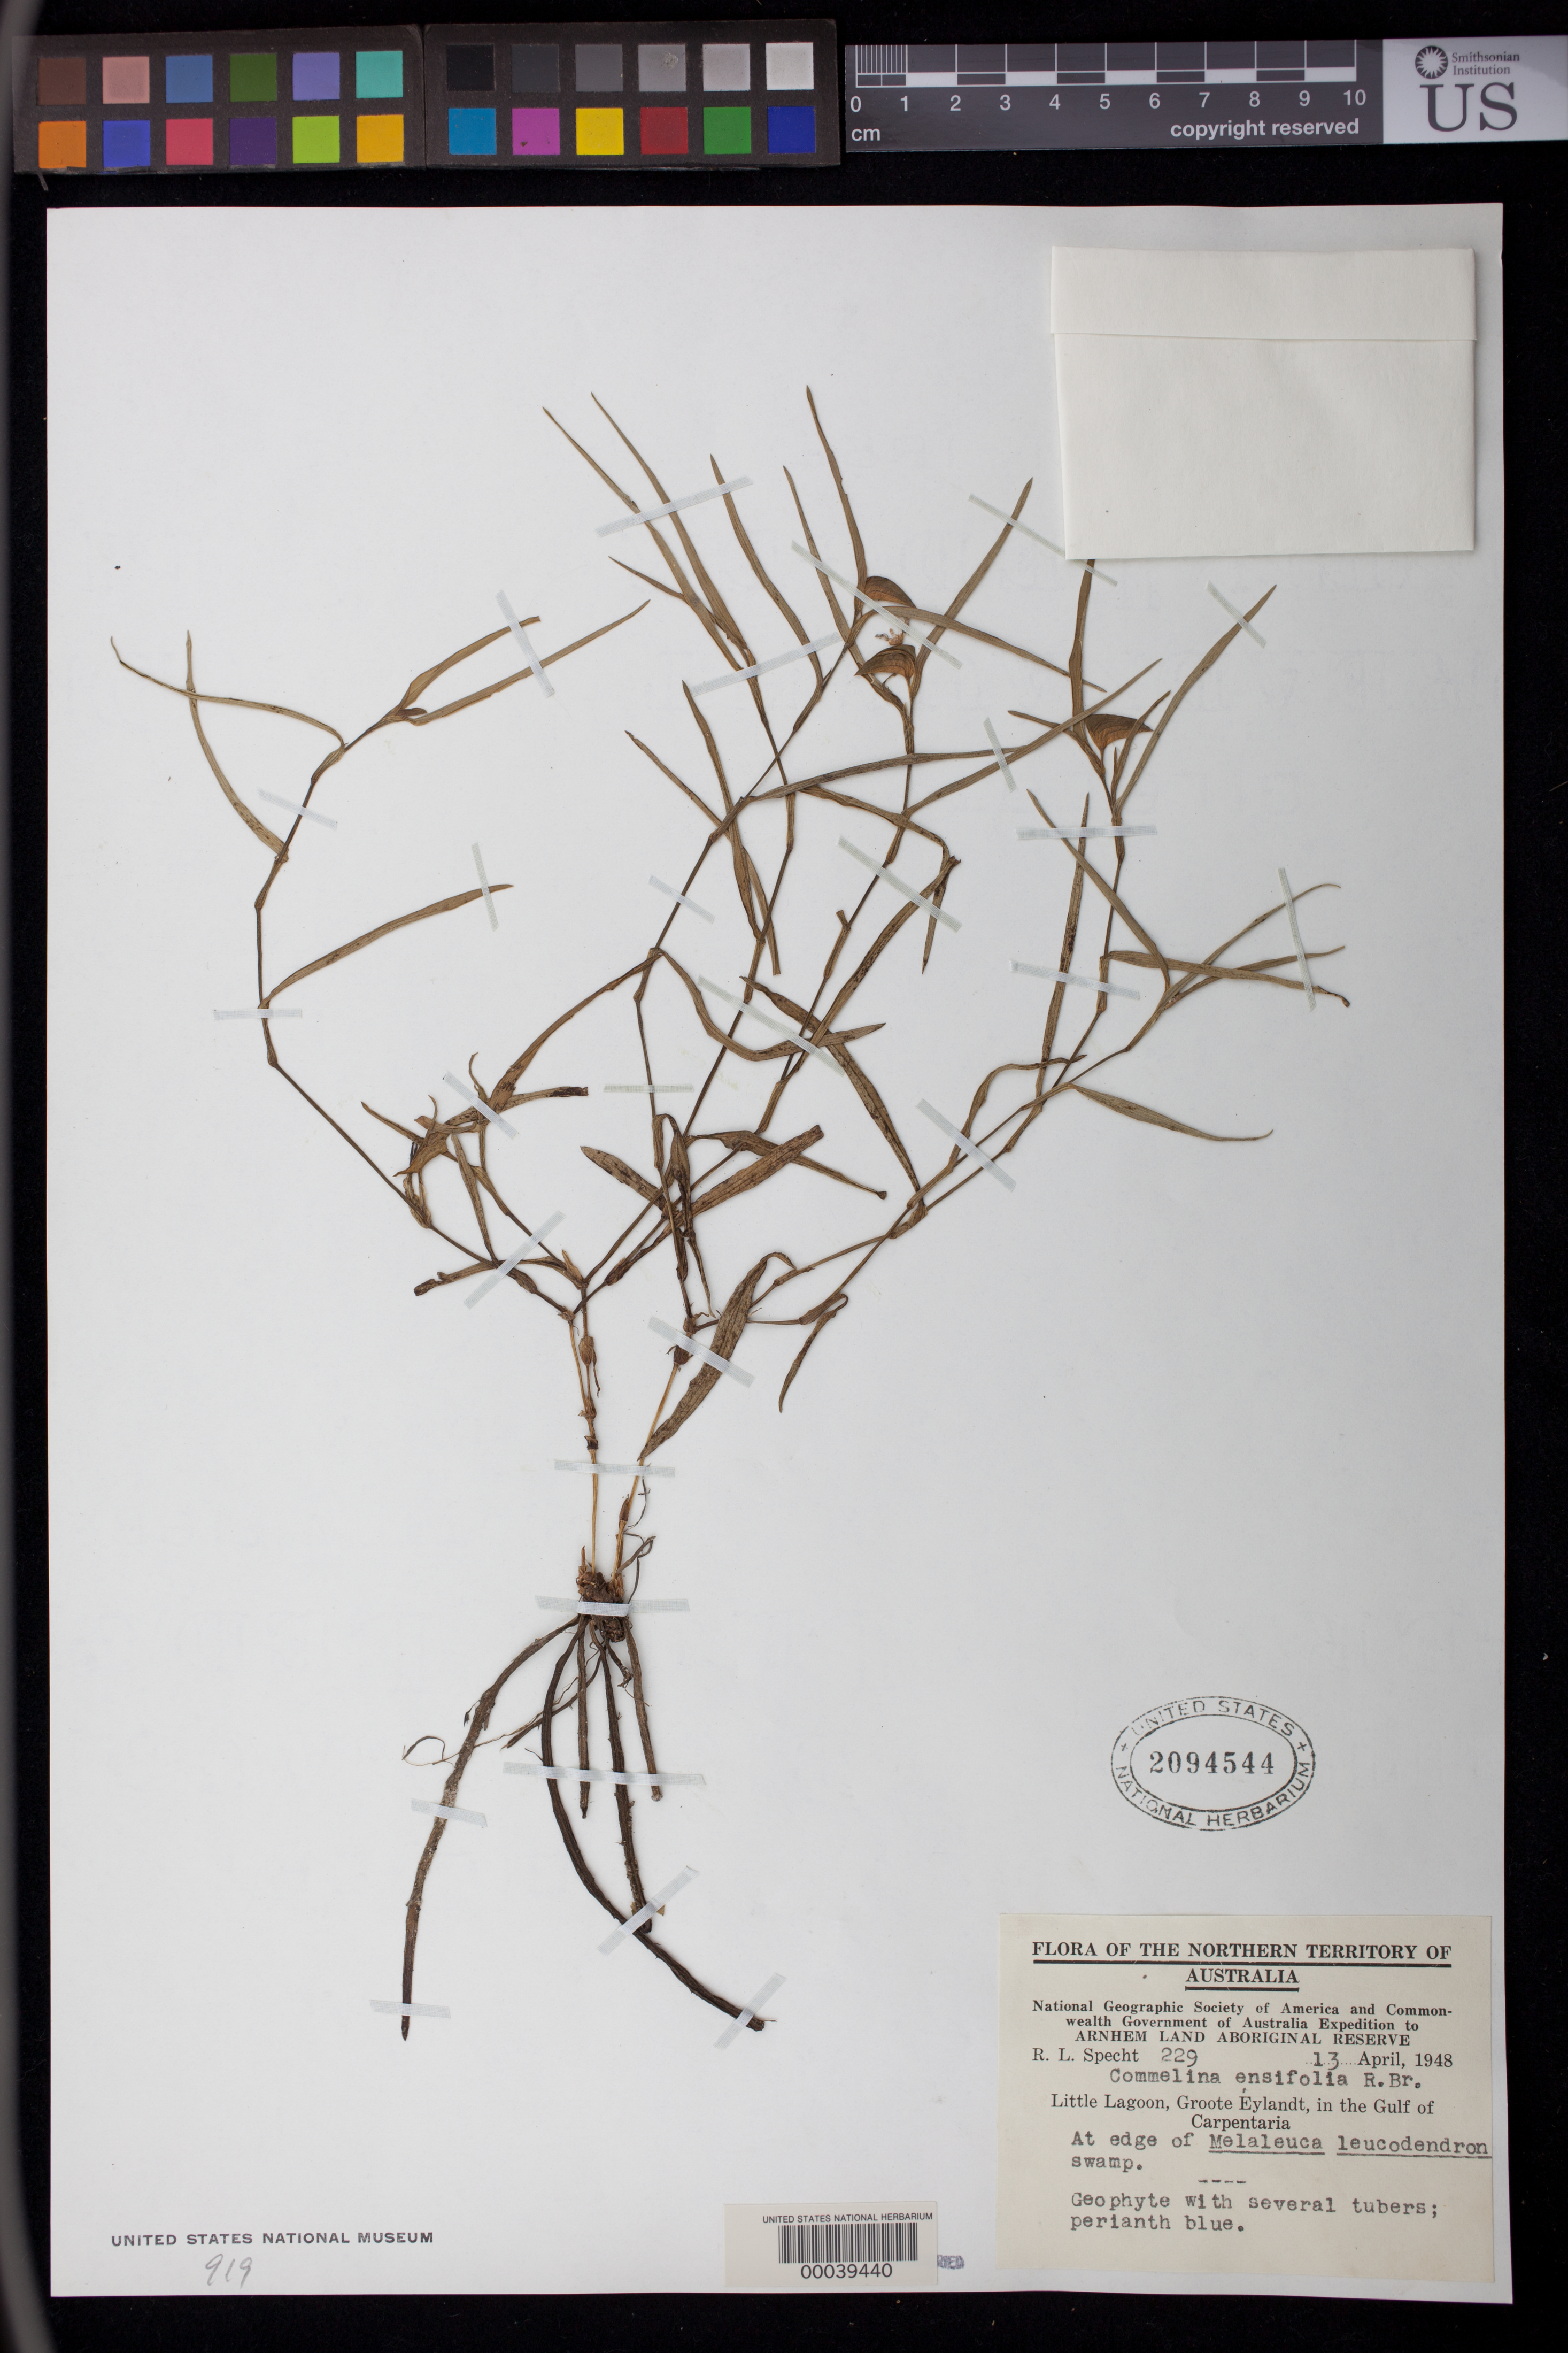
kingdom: Plantae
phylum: Tracheophyta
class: Liliopsida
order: Commelinales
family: Commelinaceae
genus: Commelina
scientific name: Commelina ensifolia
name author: R. Br.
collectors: R. L. Specht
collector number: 229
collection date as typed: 13 Apr 1948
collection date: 1948-04-13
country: Australia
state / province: Northern Territory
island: Groote Eylandt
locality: Little Lagoon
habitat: At edge of Melaleuca leucodendron swamp.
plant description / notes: Geophyte with several tubers; perianth blue.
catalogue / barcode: US 2094544